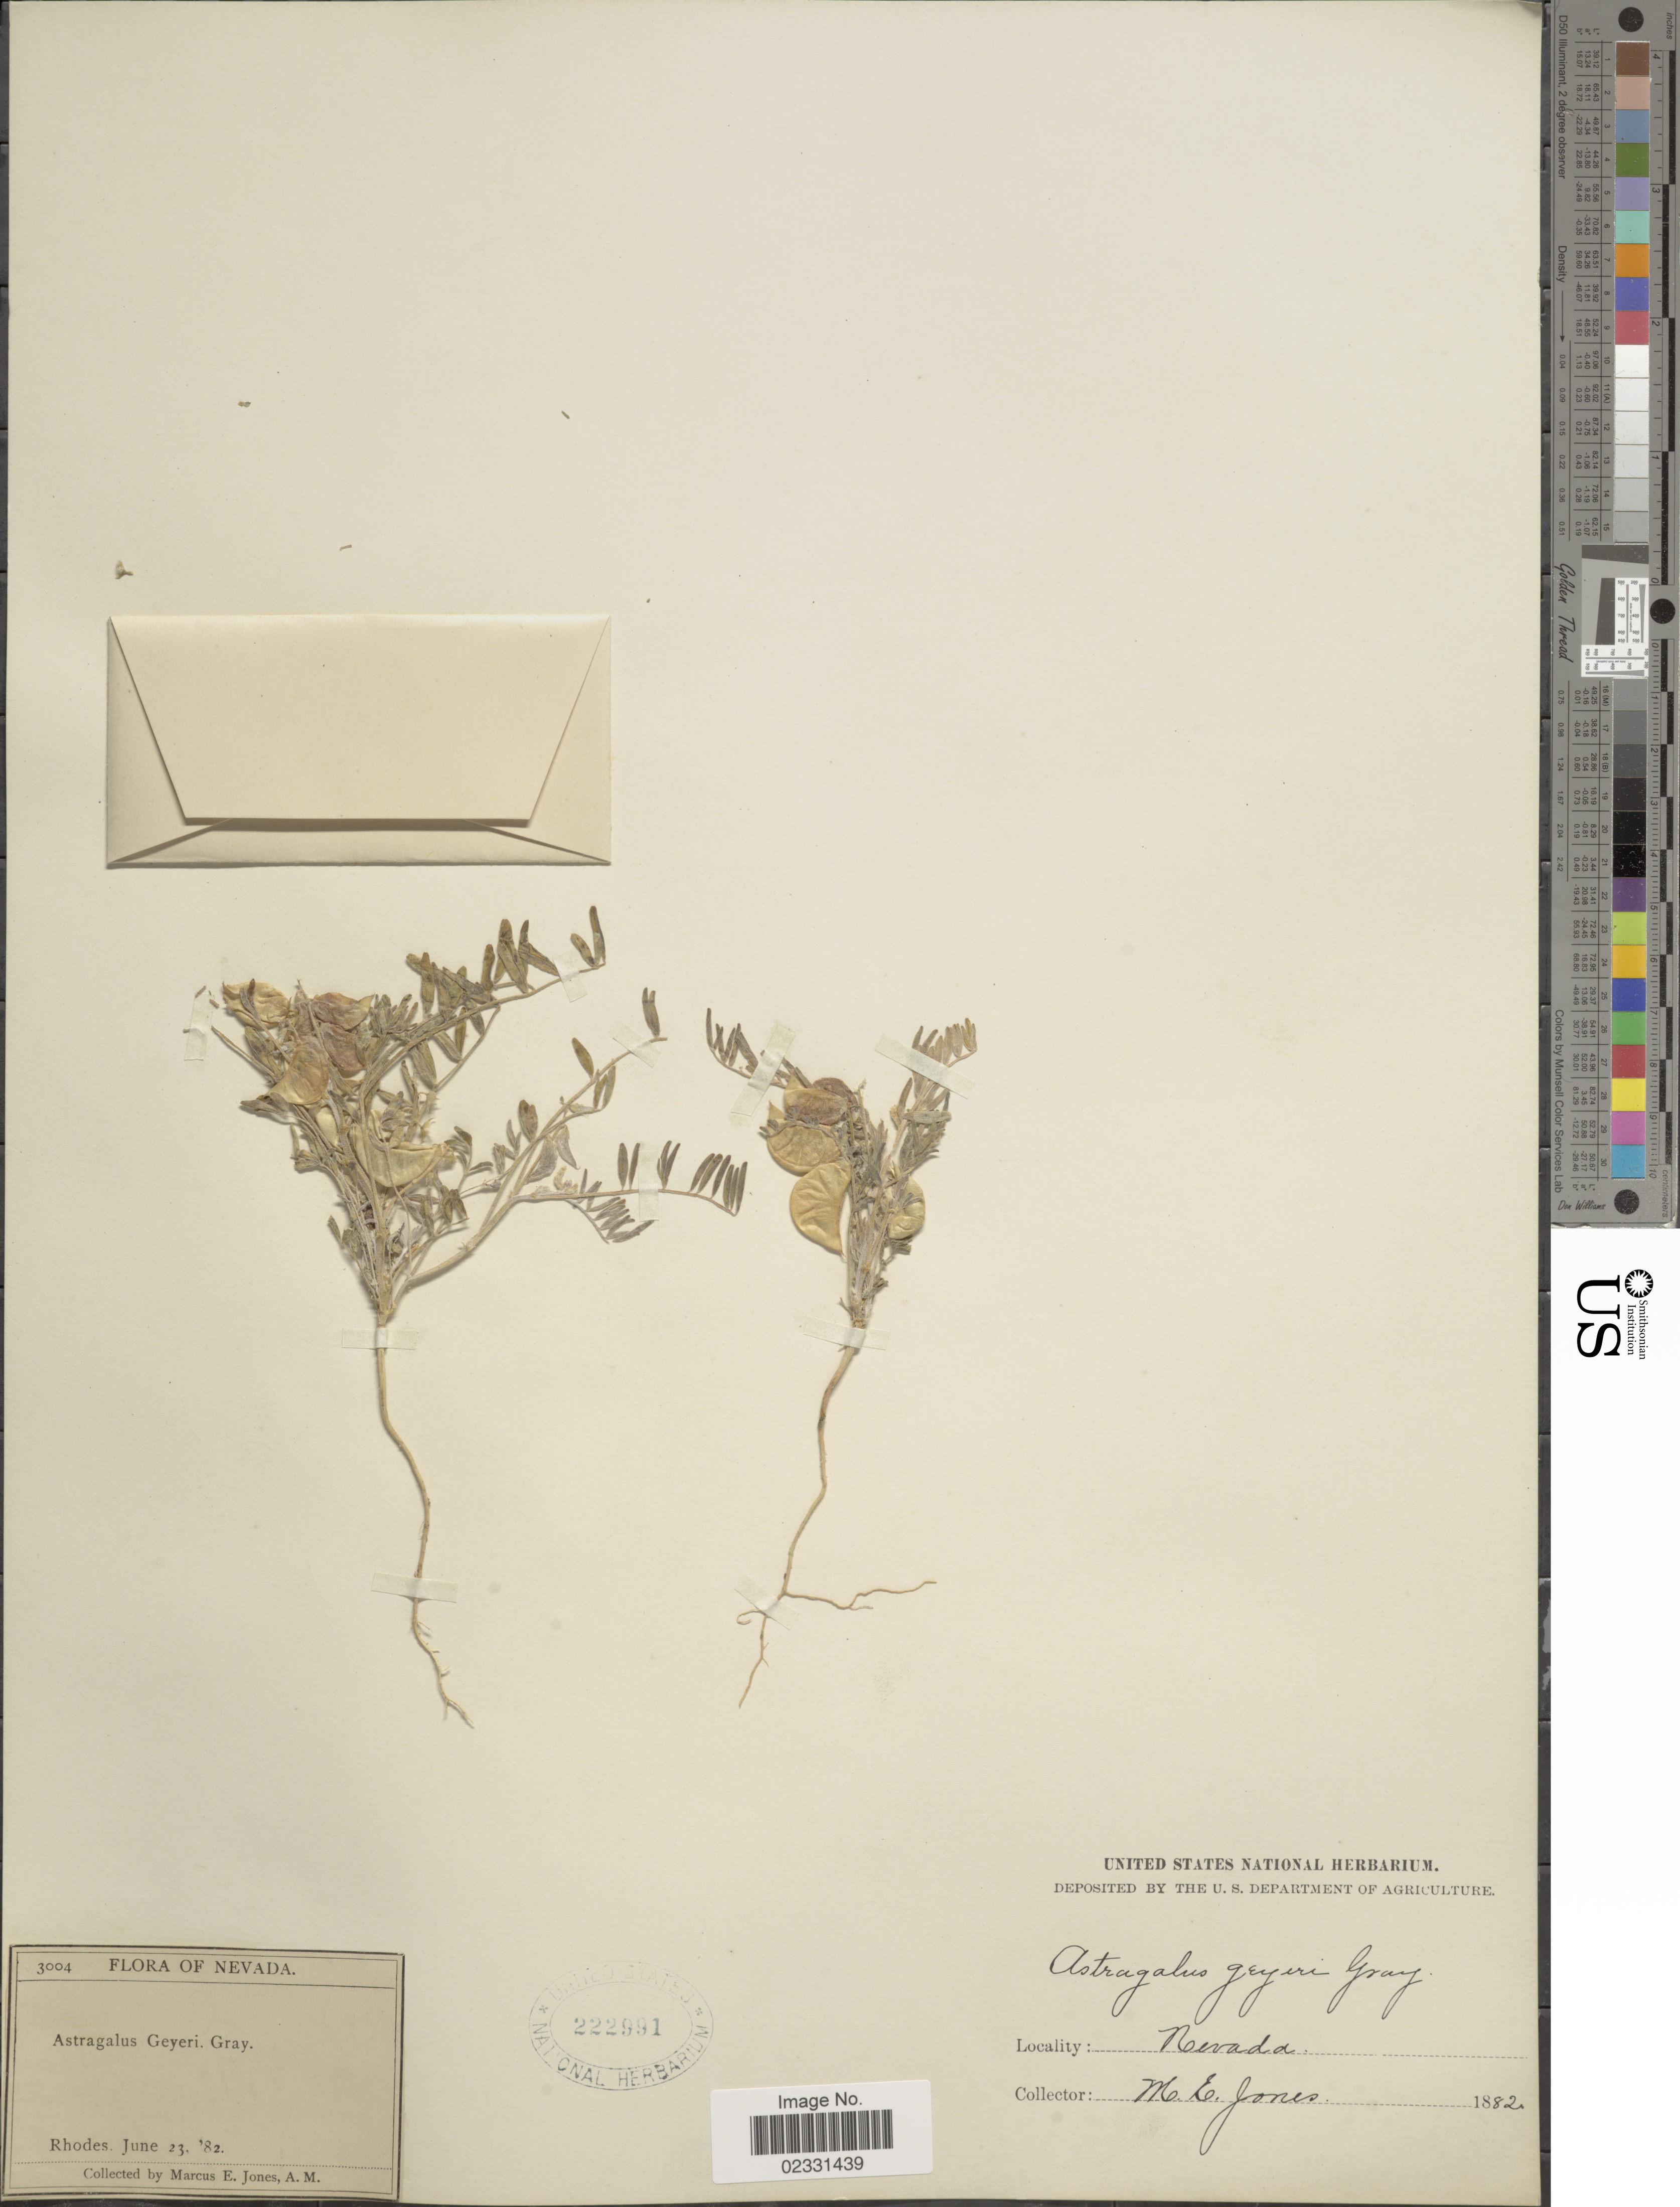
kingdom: Plantae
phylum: Tracheophyta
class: Magnoliopsida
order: Fabales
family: Fabaceae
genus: Astragalus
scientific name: Astragalus geyeri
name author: A. Gray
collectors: M. E. Jones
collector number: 3004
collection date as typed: Transcribed d/m/y: 23/6/82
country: United States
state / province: Nevada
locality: Rhodes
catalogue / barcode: US 222991